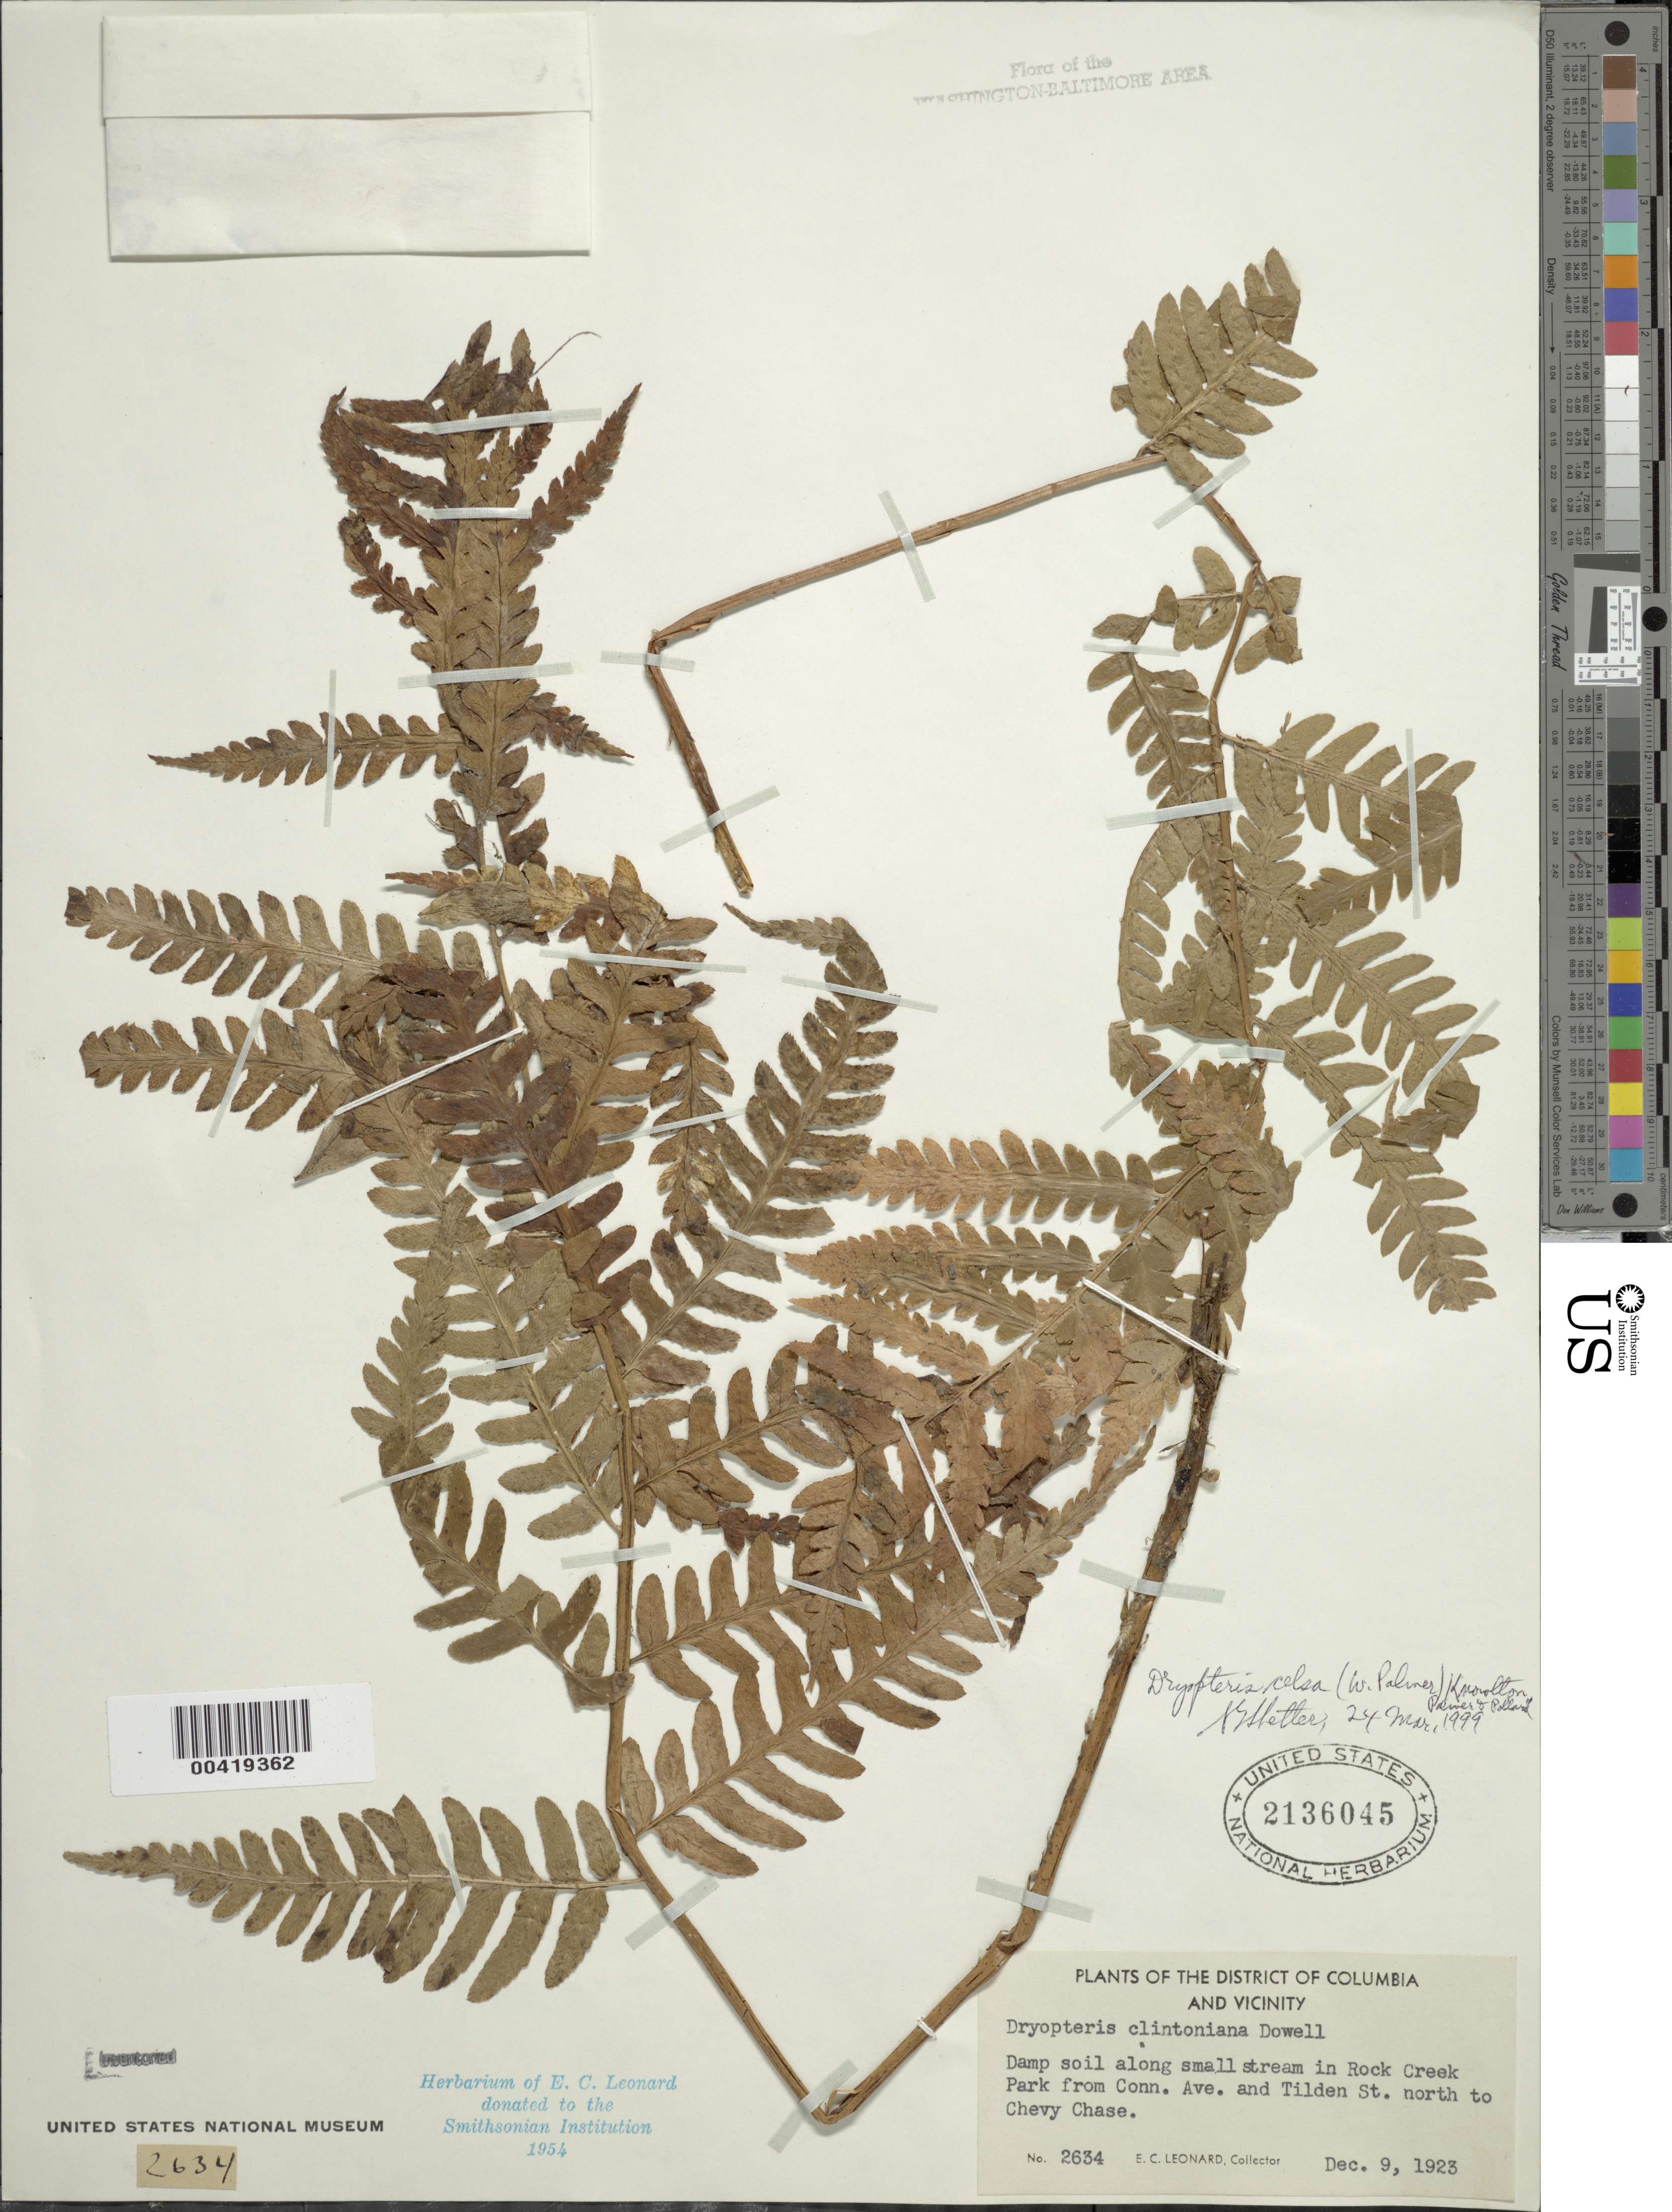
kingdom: Plantae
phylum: Tracheophyta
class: Polypodiopsida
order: Polypodiales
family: Dryopteridaceae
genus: Dryopteris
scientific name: Dryopteris celsa (W. Palmer) Knowlt., W. Palmer & C.L. Pollard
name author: (W. Palmer) Knowlt. et al.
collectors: E. C. Leonard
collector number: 2634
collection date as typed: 09 Dec 1923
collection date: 1923-12-09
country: United States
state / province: District of Columbia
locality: Conn. Ave. N to Chevy Chase Rock Creek Park and Vicinity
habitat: Damp soil along small stream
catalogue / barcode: US 2136045